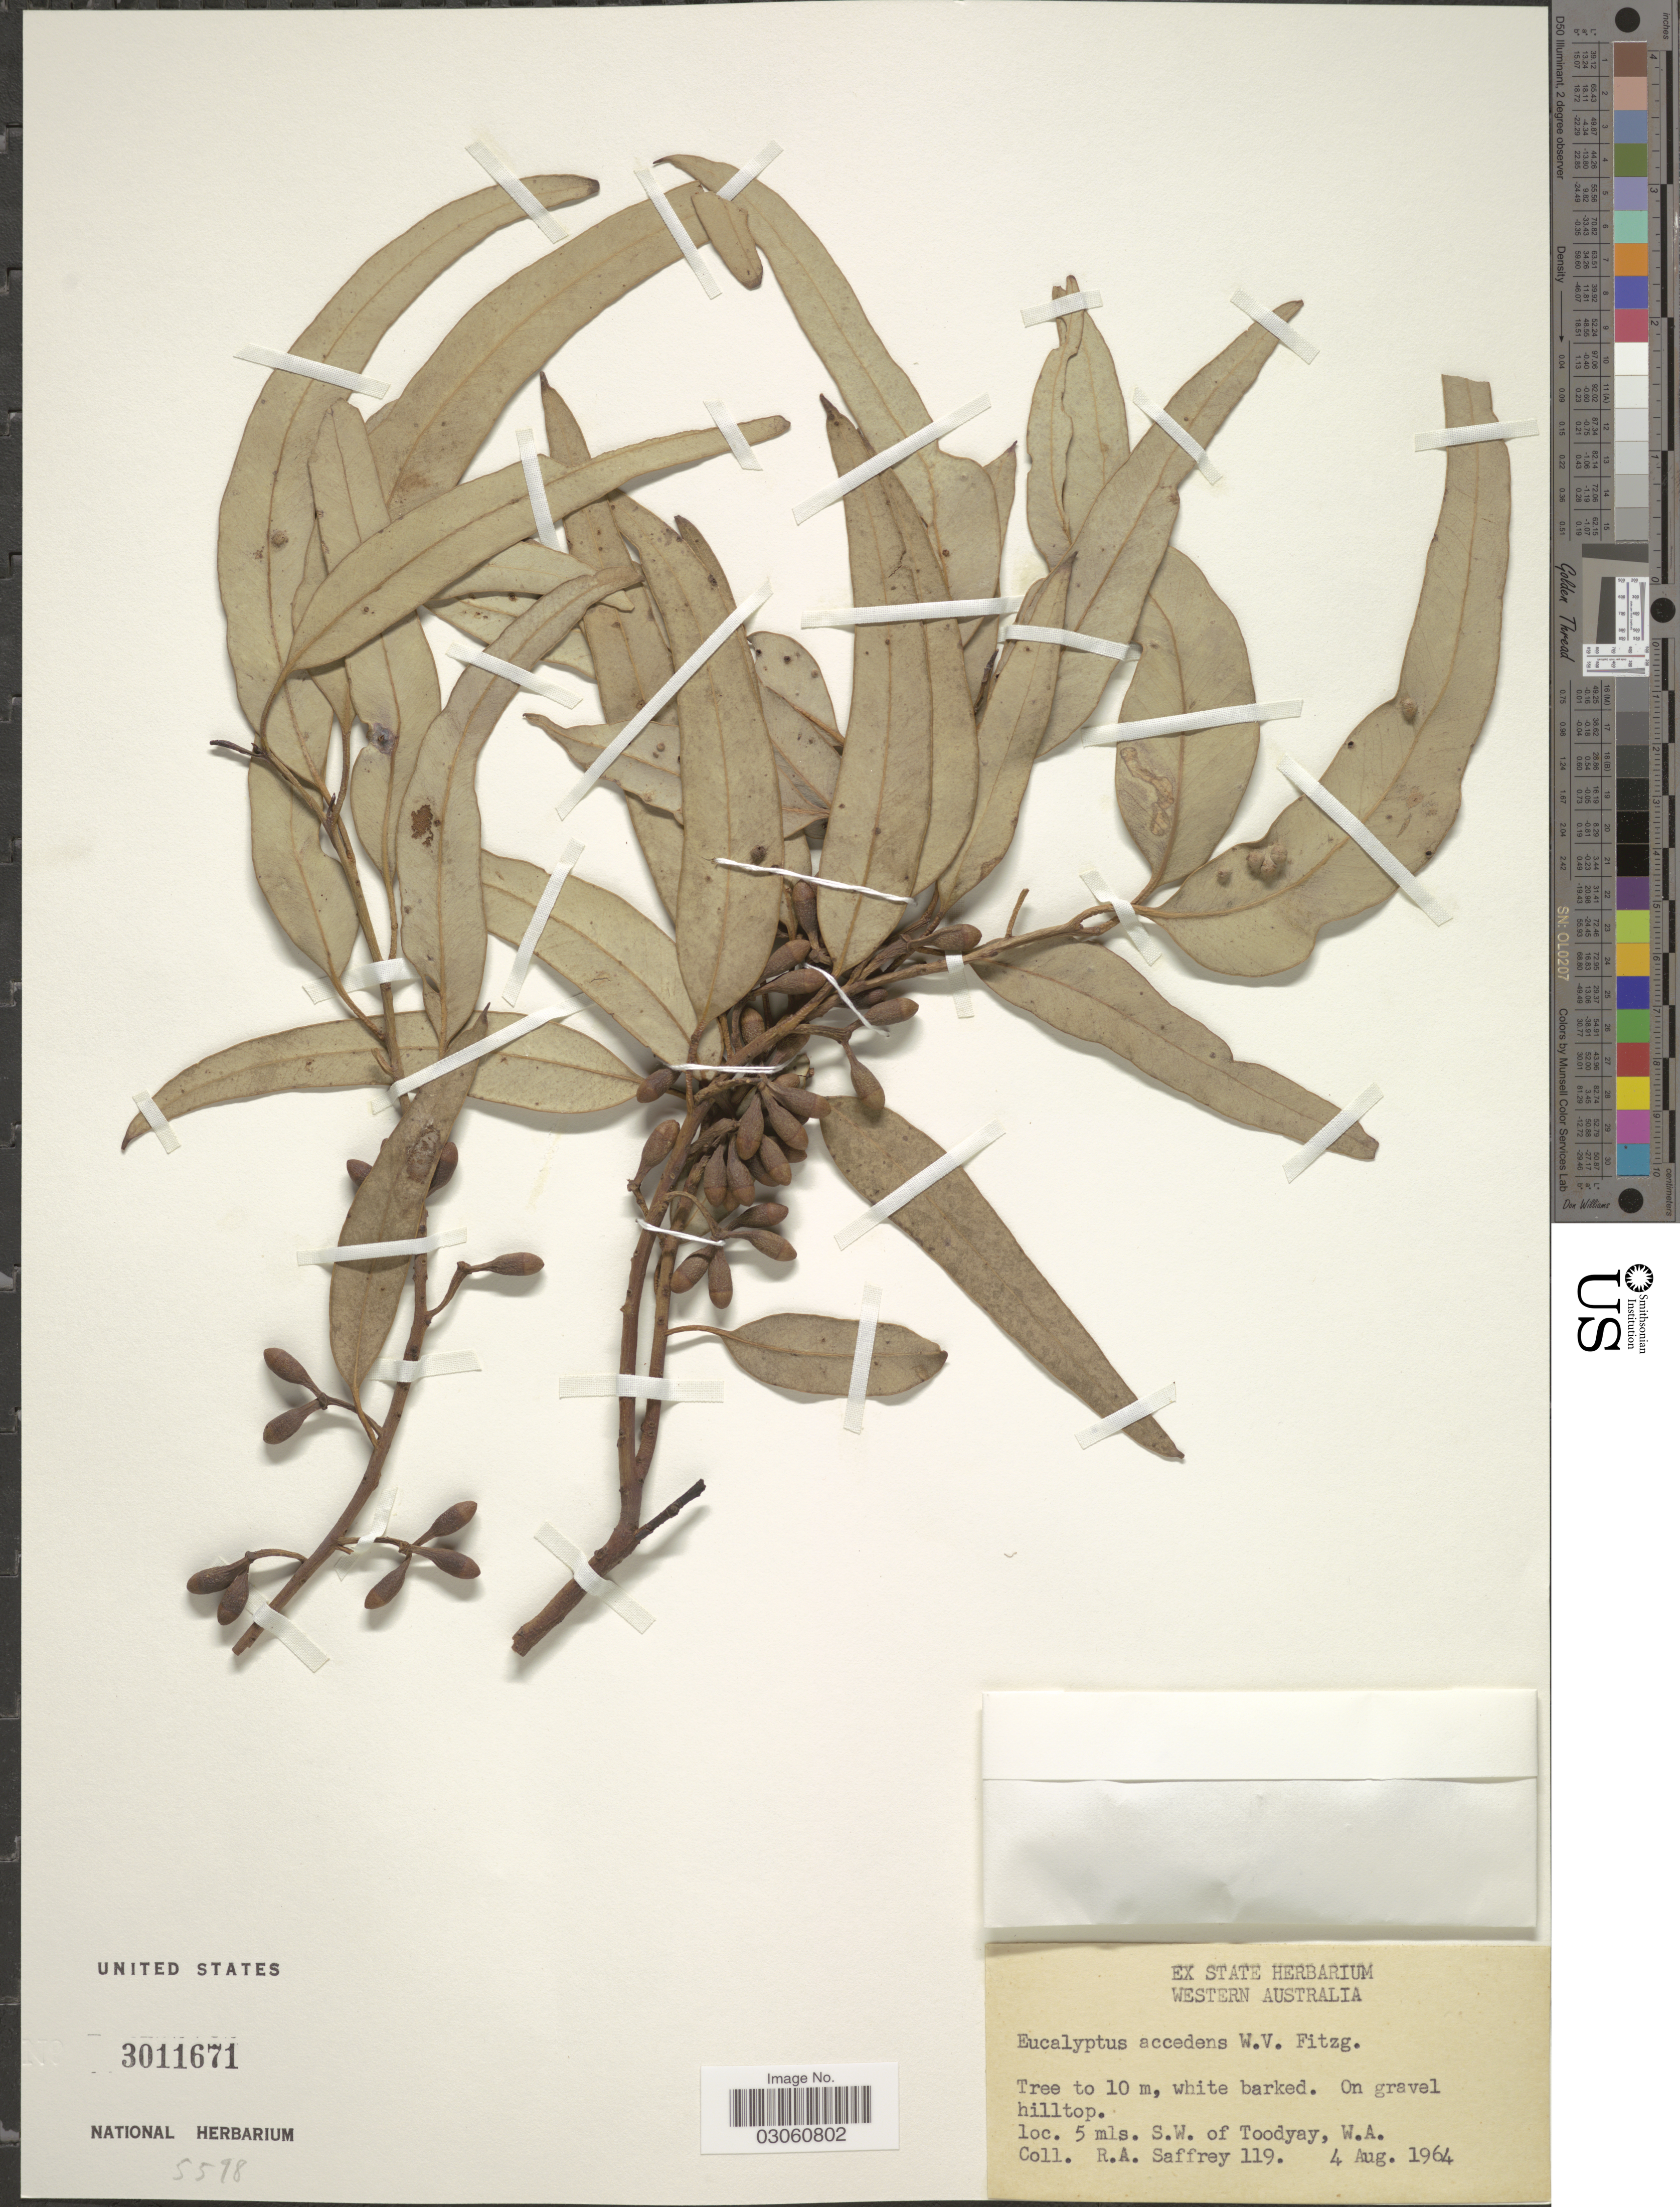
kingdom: Plantae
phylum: Tracheophyta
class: Magnoliopsida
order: Myrtales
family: Myrtaceae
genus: Eucalyptus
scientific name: Eucalyptus accedens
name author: W. Fitzg.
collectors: R. Saffrey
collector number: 119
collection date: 1964-08-04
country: Australia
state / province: Western Australia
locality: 5 mls. S.W. of Toodyay, W.A.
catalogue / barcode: US 3011671